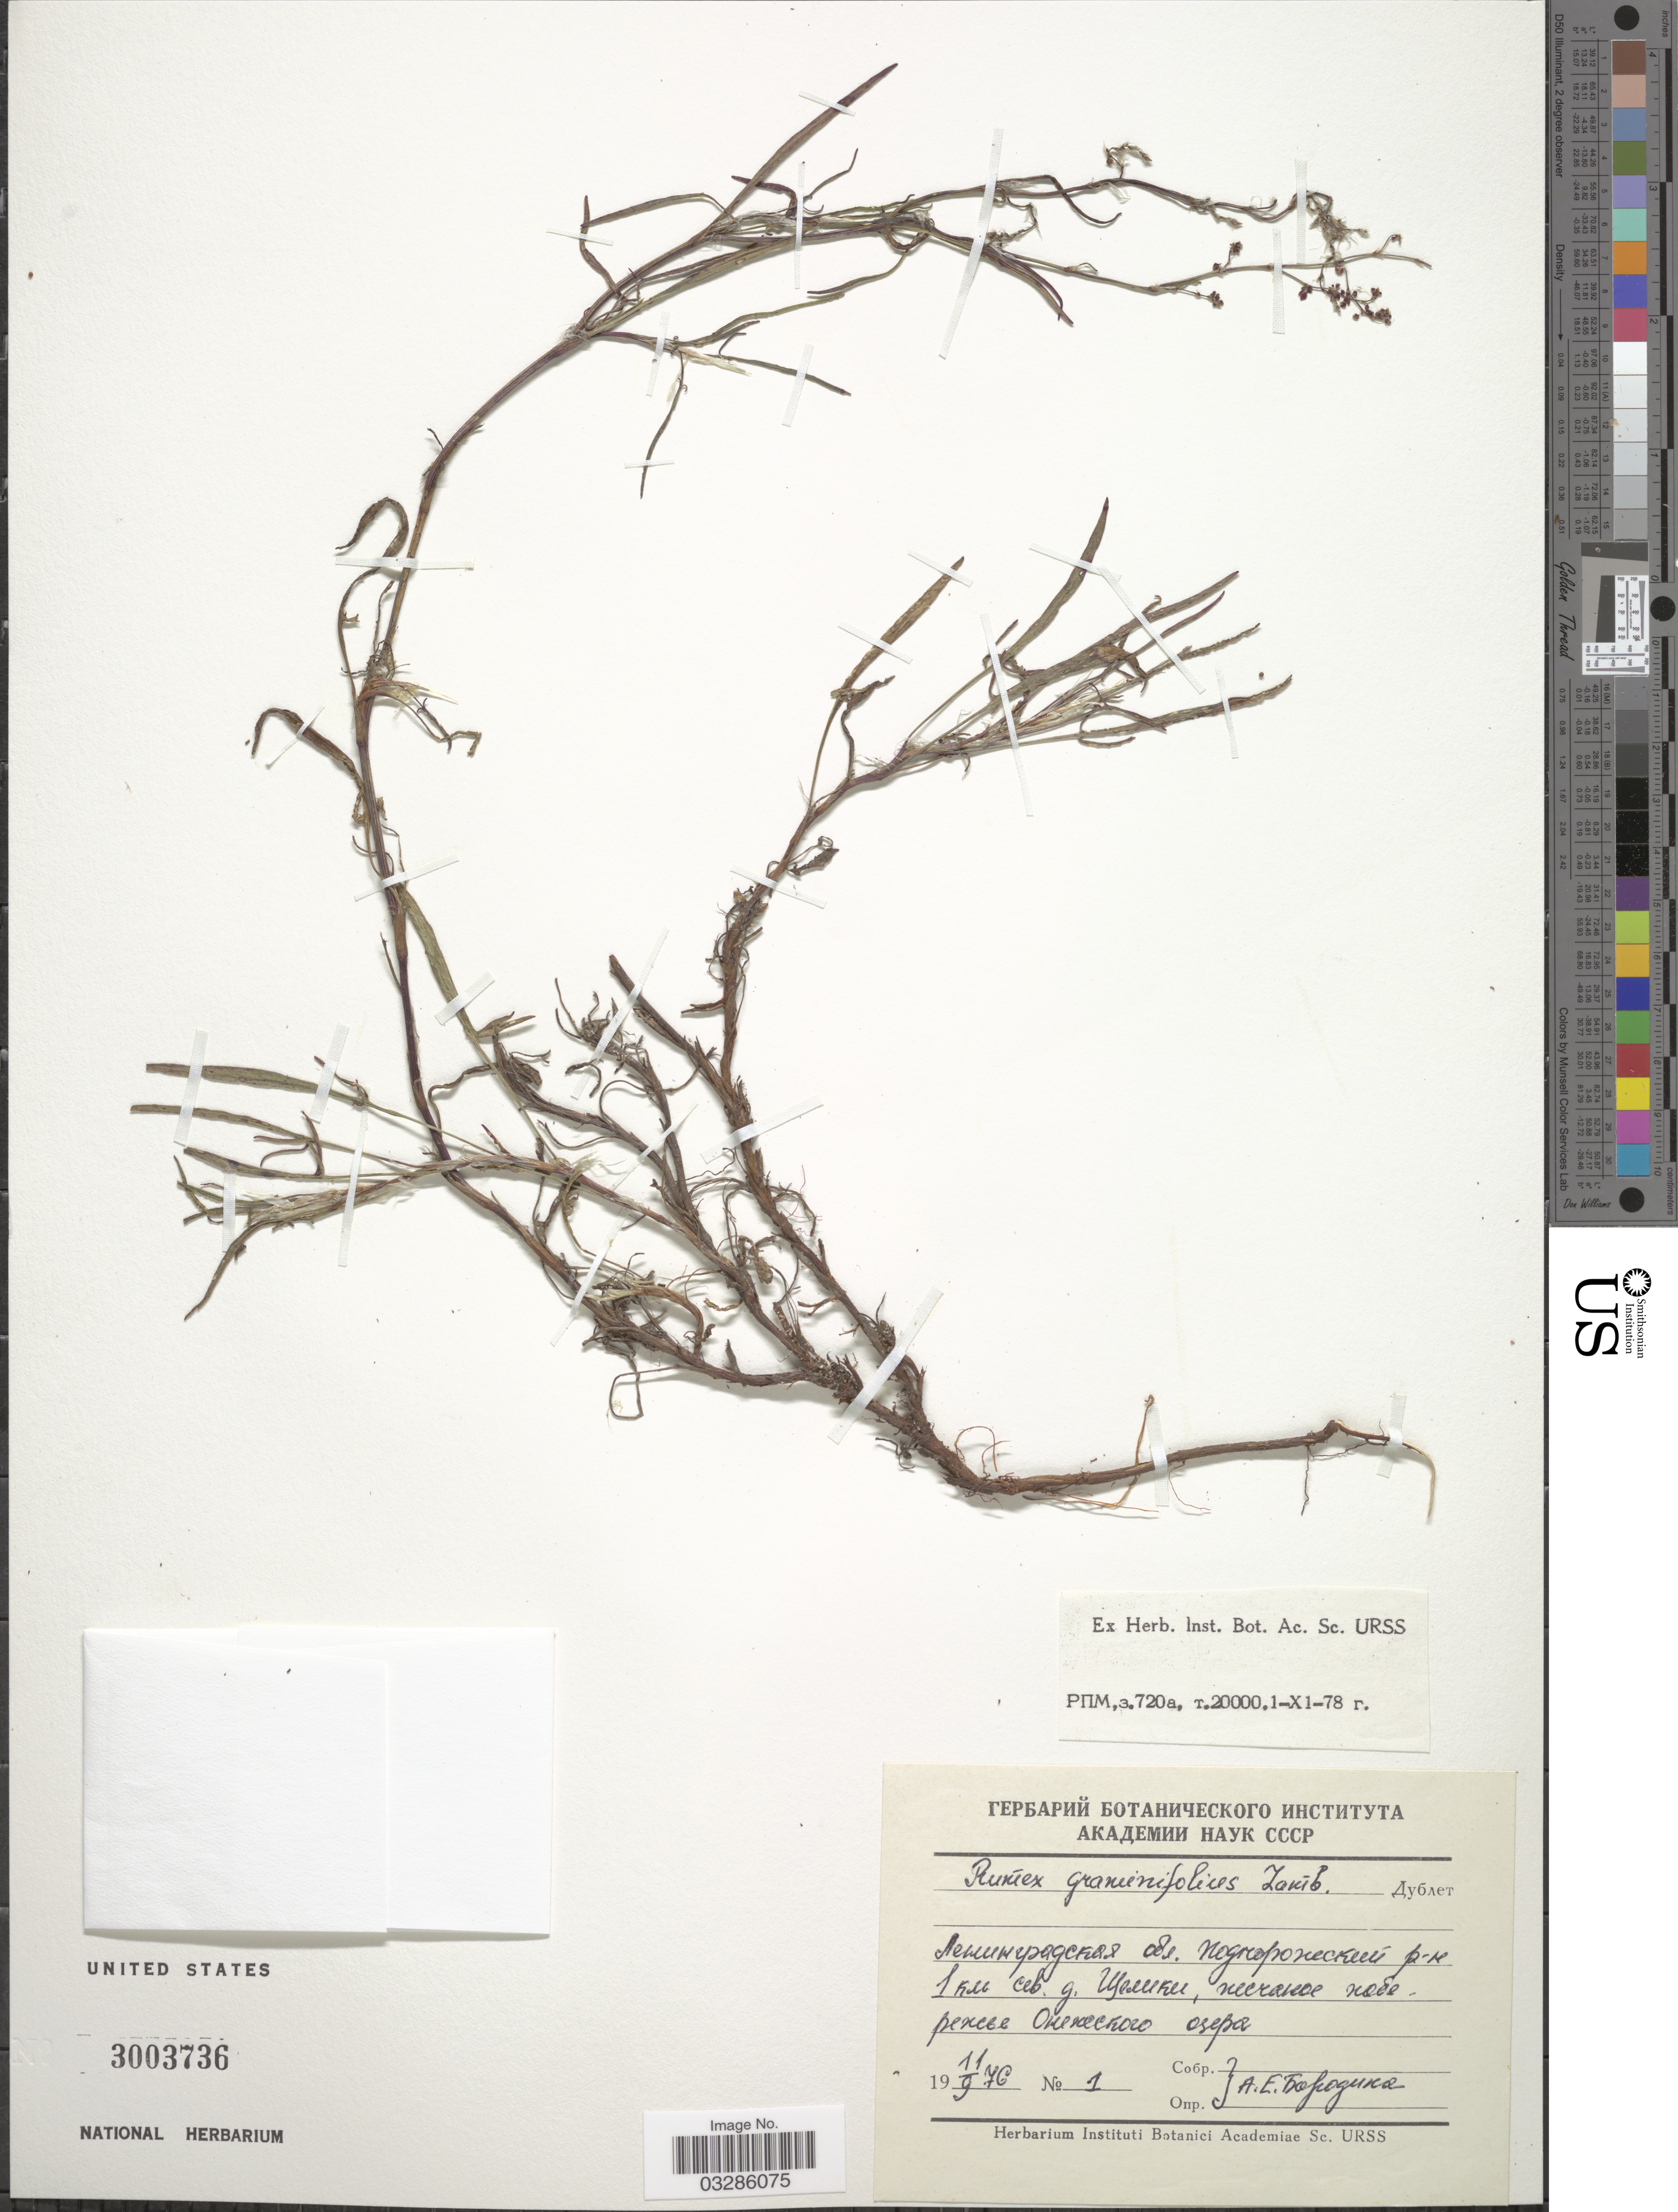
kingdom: Plantae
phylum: Tracheophyta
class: Magnoliopsida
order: Caryophyllales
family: Polygonaceae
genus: Rumex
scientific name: Rumex graminifolius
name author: Rudolph ex Lamb.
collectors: A. Borodina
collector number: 1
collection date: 1976-09-11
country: Russian Federation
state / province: Leningrad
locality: Podporozhskiy, Shore of Lake Onega, 1 km N from Village Scheliki.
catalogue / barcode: US 3003736